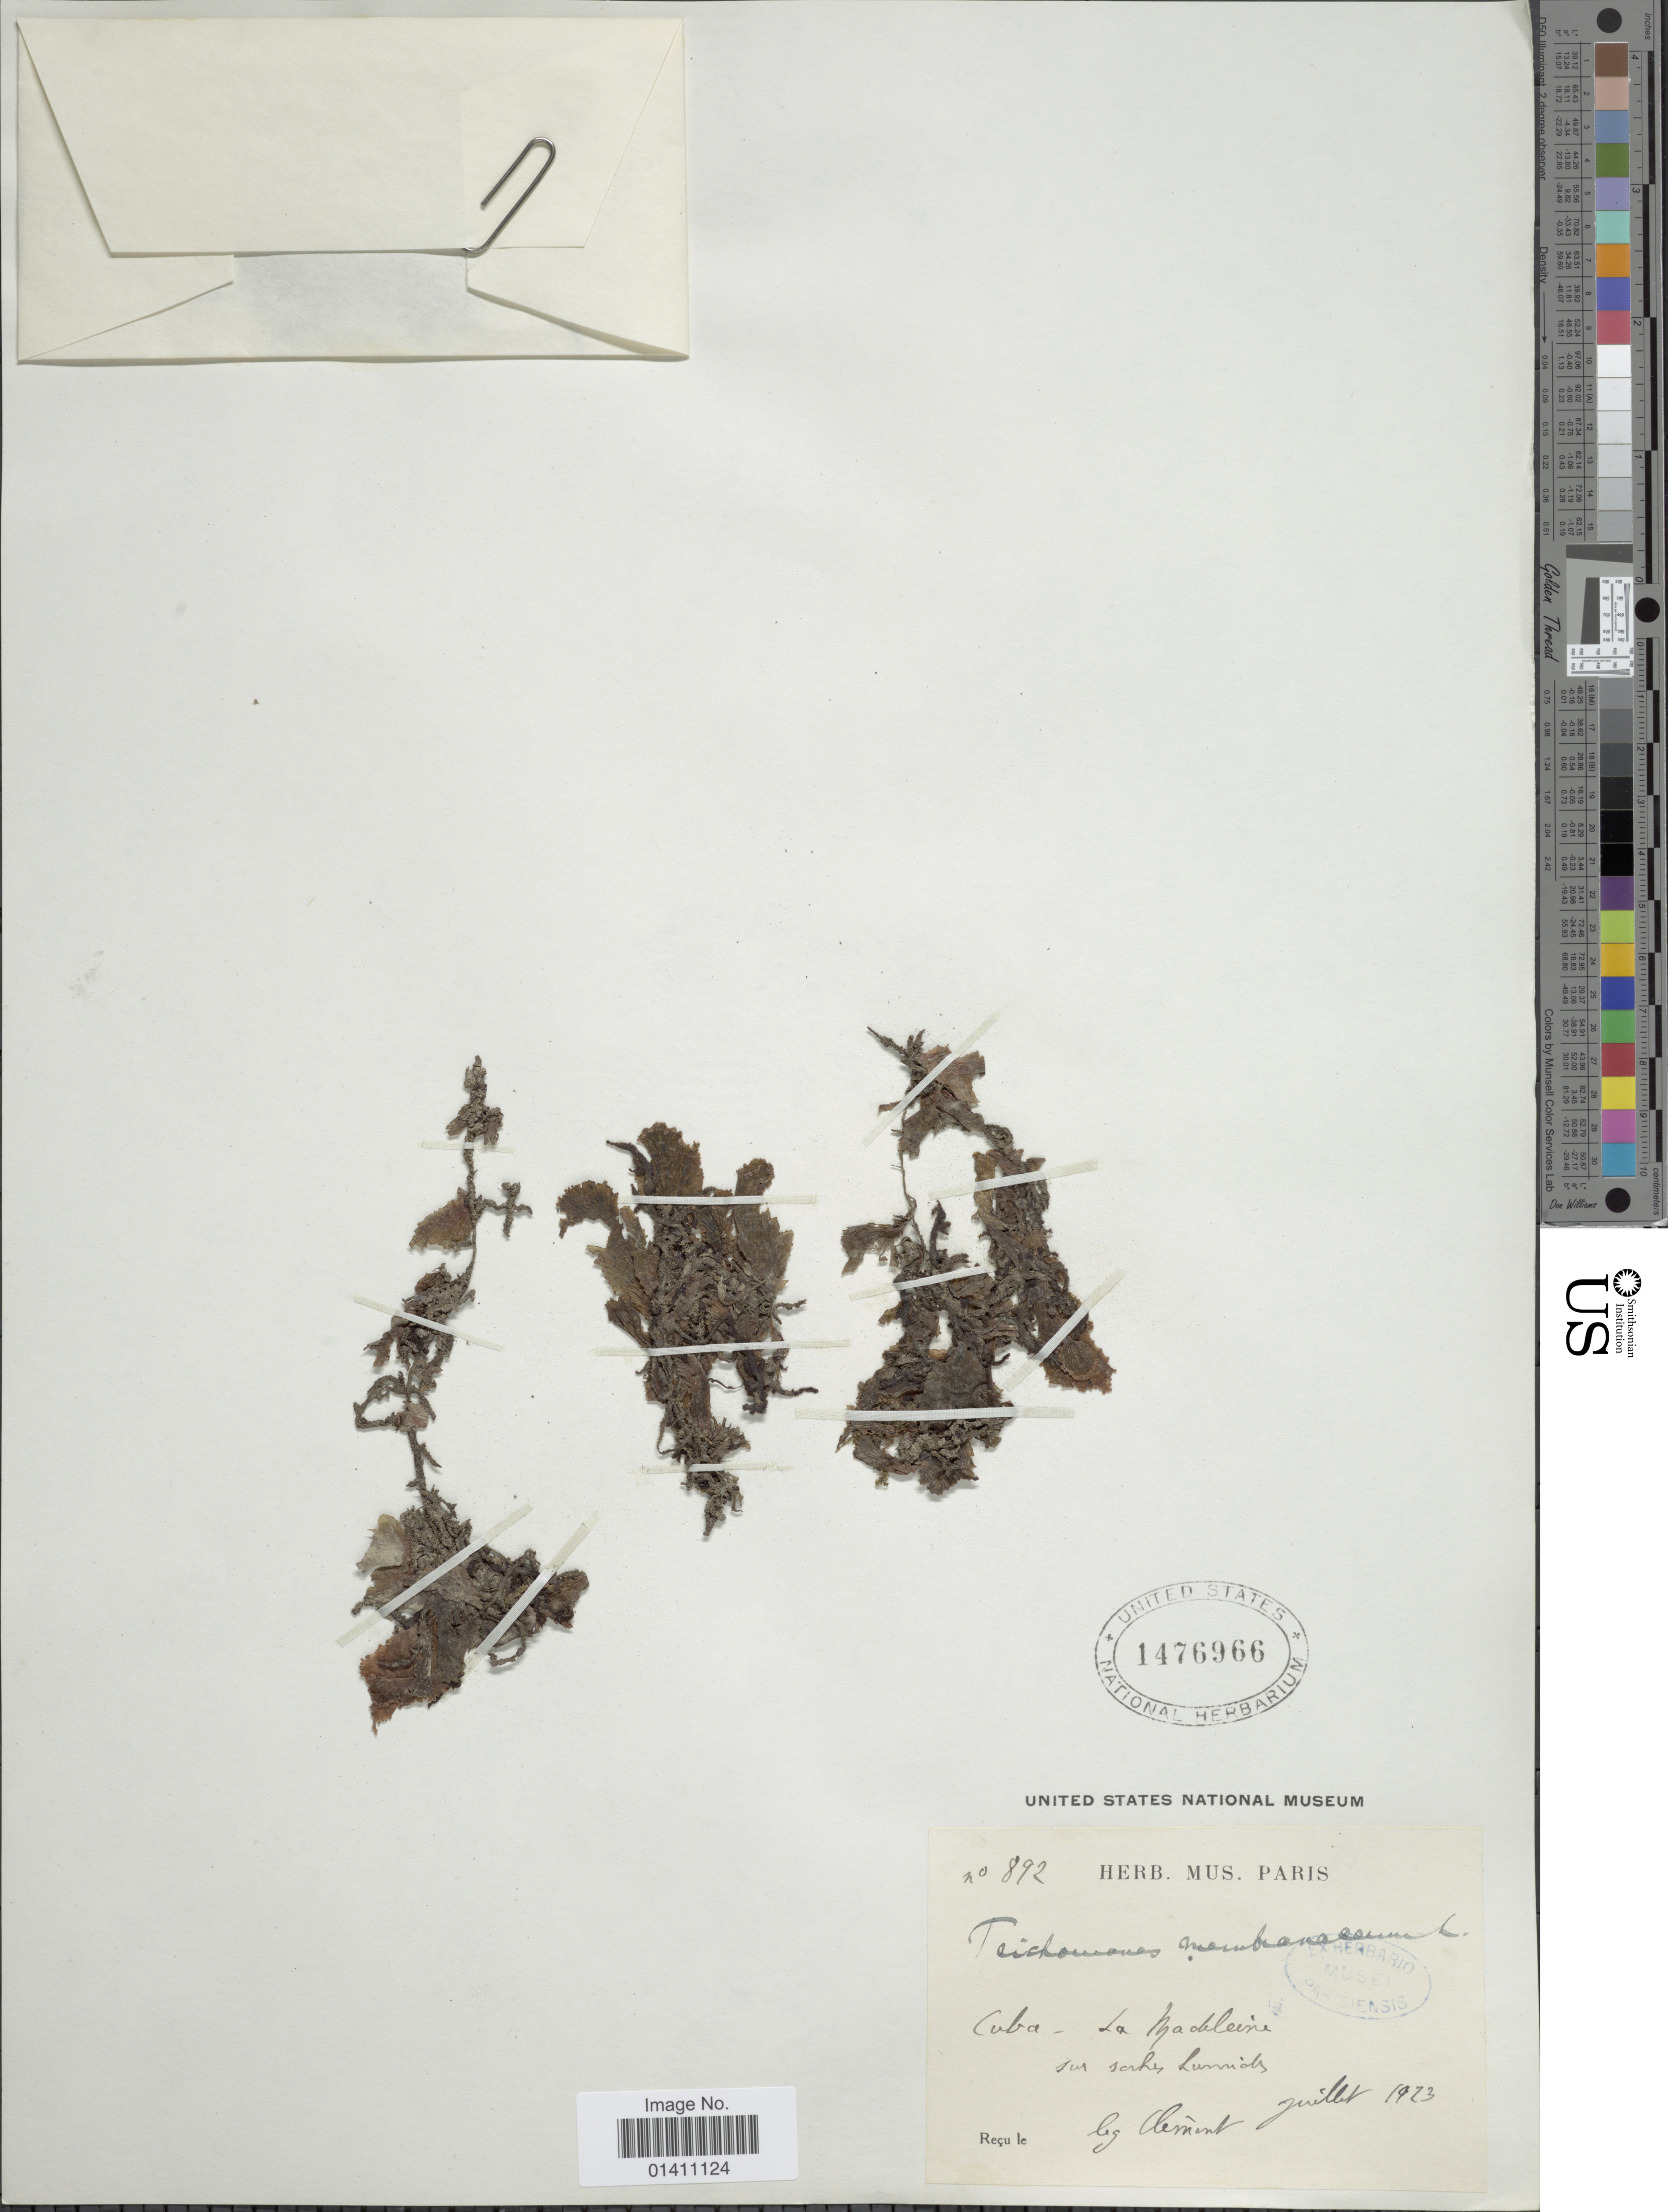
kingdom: Plantae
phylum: Tracheophyta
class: Polypodiopsida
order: Hymenophyllales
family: Hymenophyllaceae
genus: Didymoglossum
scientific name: Didymoglossum membranaceum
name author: (L.) Vareschi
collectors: -. Clement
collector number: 892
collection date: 1923-07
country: Cuba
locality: La Madeleine.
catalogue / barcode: US 1476966